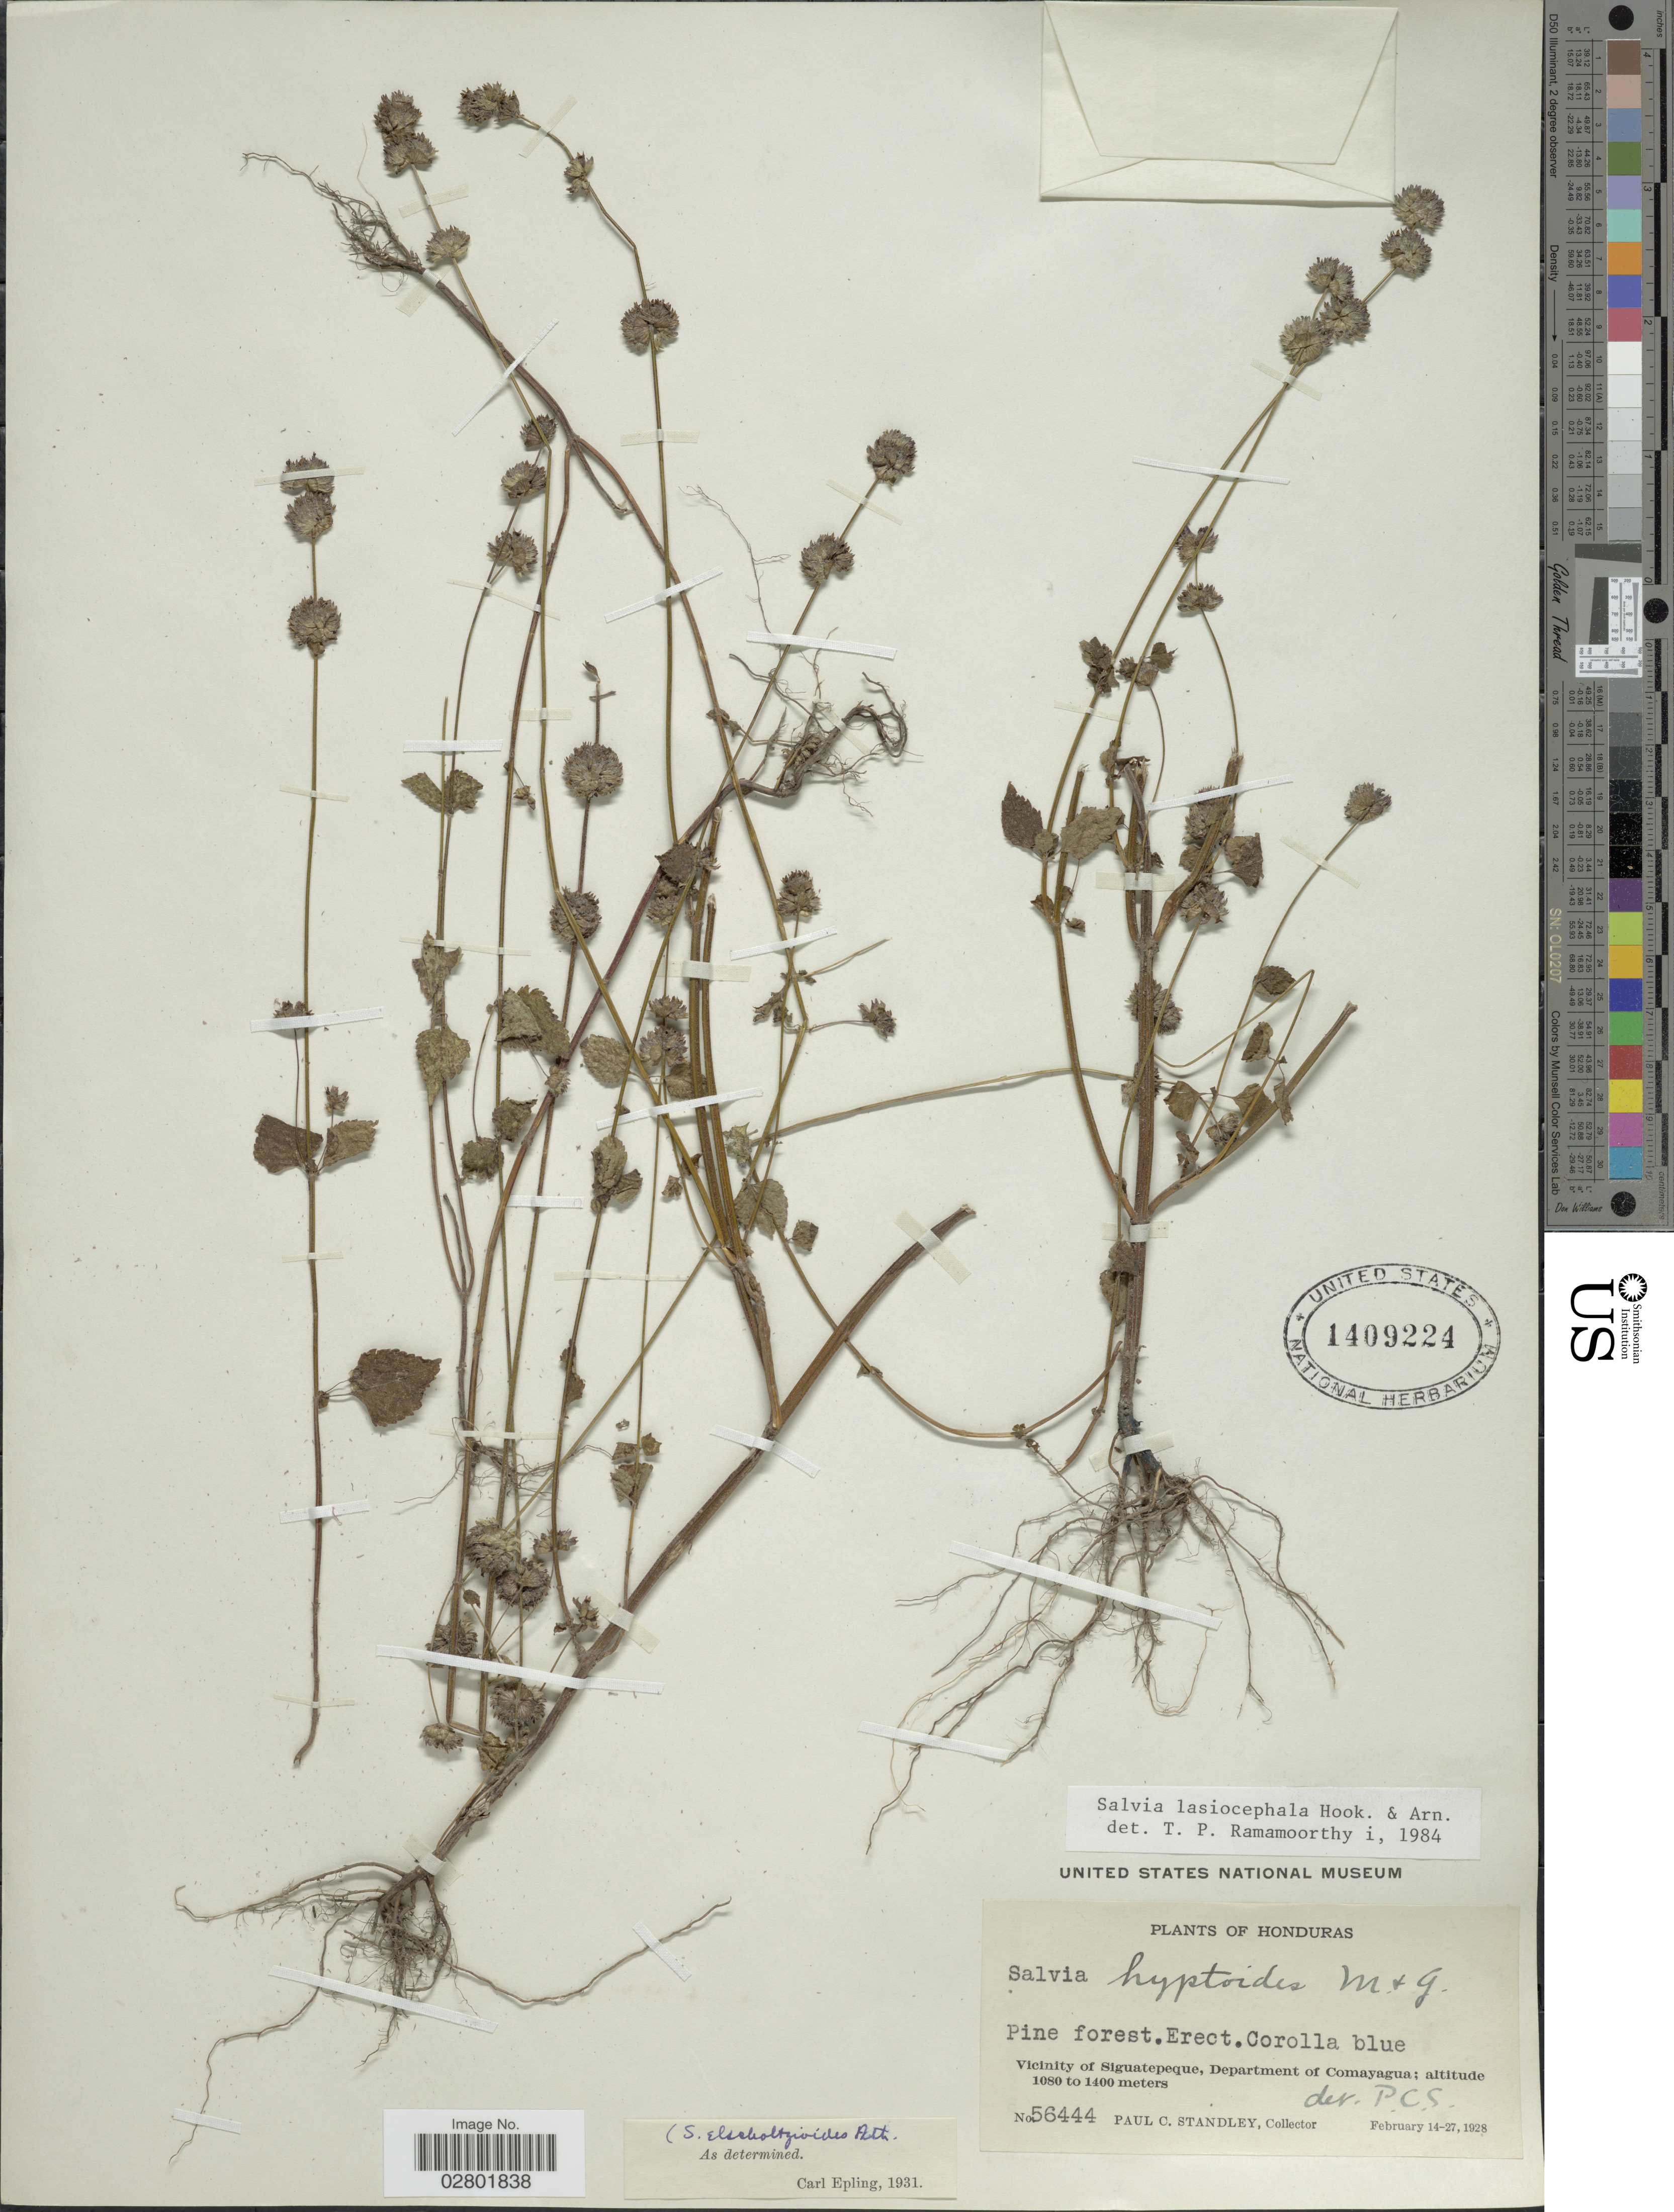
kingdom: Plantae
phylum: Tracheophyta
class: Magnoliopsida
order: Lamiales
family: Lamiaceae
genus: Salvia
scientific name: Salvia lasiocephala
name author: Hook. & Arn.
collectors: P. C. Standley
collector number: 56444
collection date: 1928-02-14/1928-02-27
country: Honduras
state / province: Comayagua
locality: Vicinity of Siguatepeque, Department of Comayagua.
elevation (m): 1080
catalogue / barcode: US 1409224